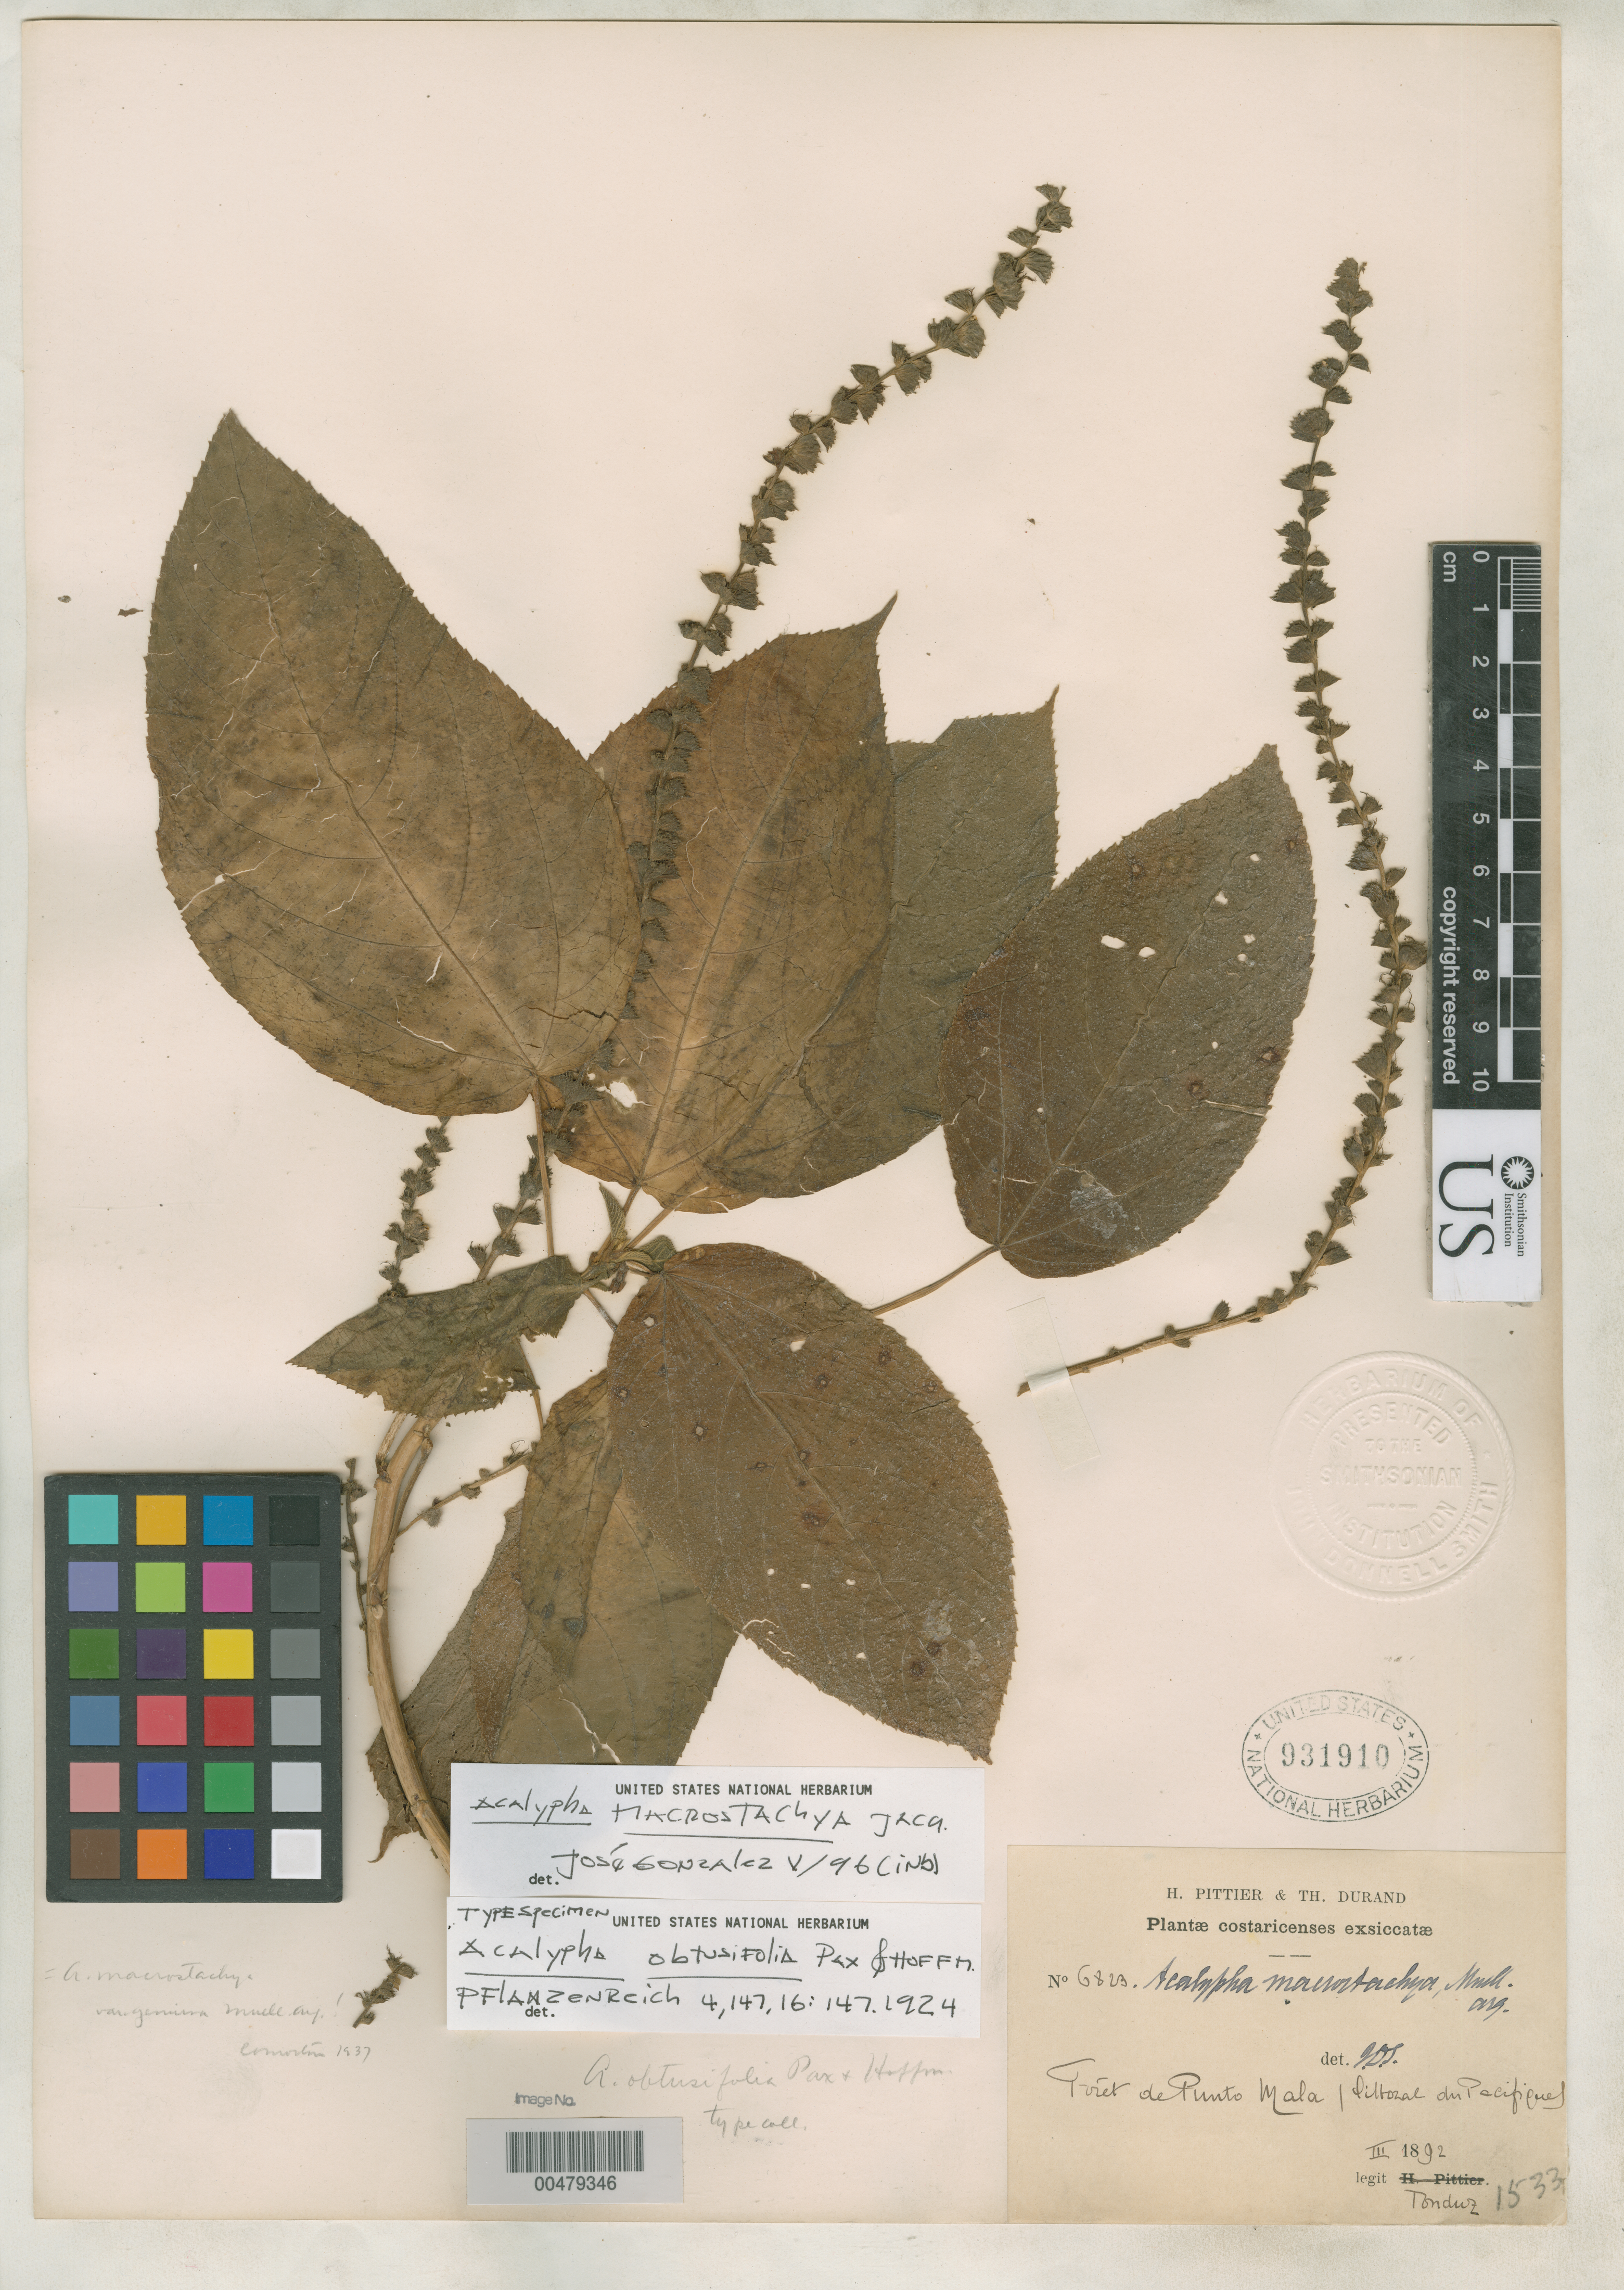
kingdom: Plantae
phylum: Tracheophyta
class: Magnoliopsida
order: Malpighiales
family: Euphorbiaceae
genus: Acalypha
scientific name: Acalypha obtusifolia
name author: Pax & K. Hoffm. in Engl.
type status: Isotype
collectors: A. Tonduz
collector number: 6823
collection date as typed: Mar 1892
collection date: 1892-03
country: Costa Rica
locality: Foret de Punto Mala, littoral du Pacifique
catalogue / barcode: US 931910